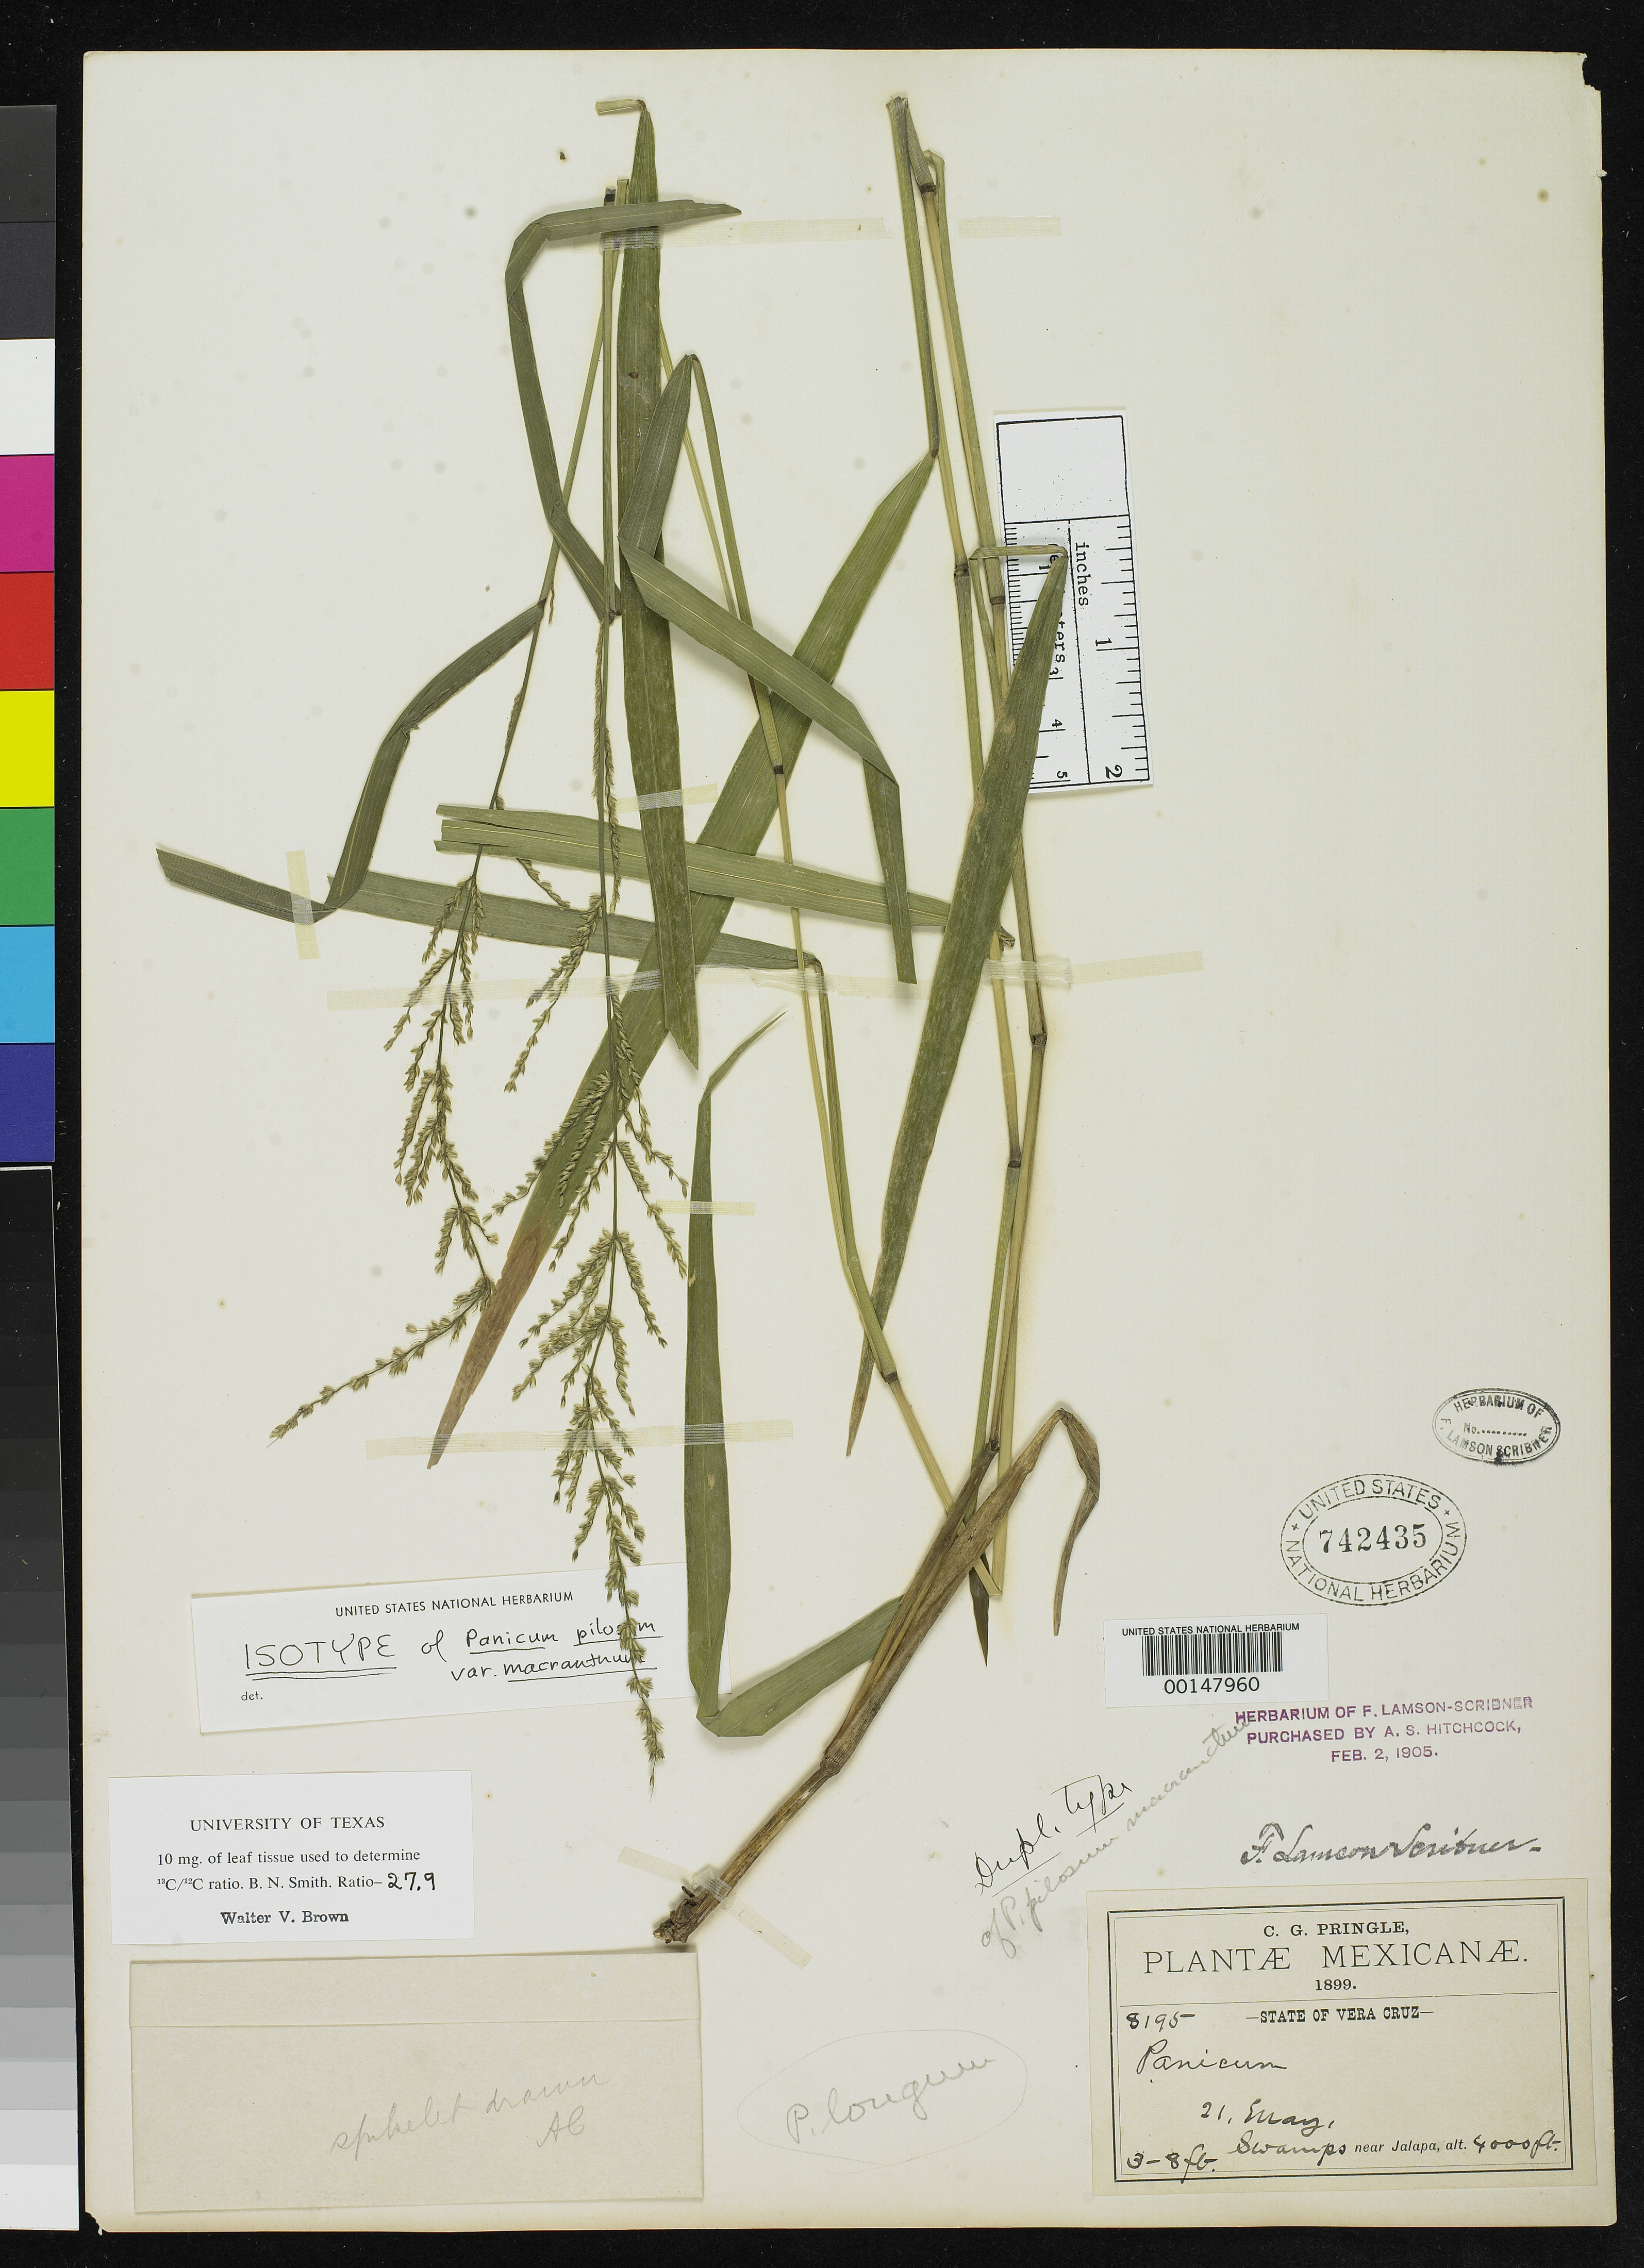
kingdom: Plantae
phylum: Tracheophyta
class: Liliopsida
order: Poales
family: Poaceae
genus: Panicum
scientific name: Panicum pilosum var. macranthum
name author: Scribn.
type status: Isotype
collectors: C. G. Pringle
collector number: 8195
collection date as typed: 21 May 1899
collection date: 1899-05-21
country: Mexico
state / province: Veracruz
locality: Near Jalapa; alt. 4000 ft.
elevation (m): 1219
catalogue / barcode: US 742435